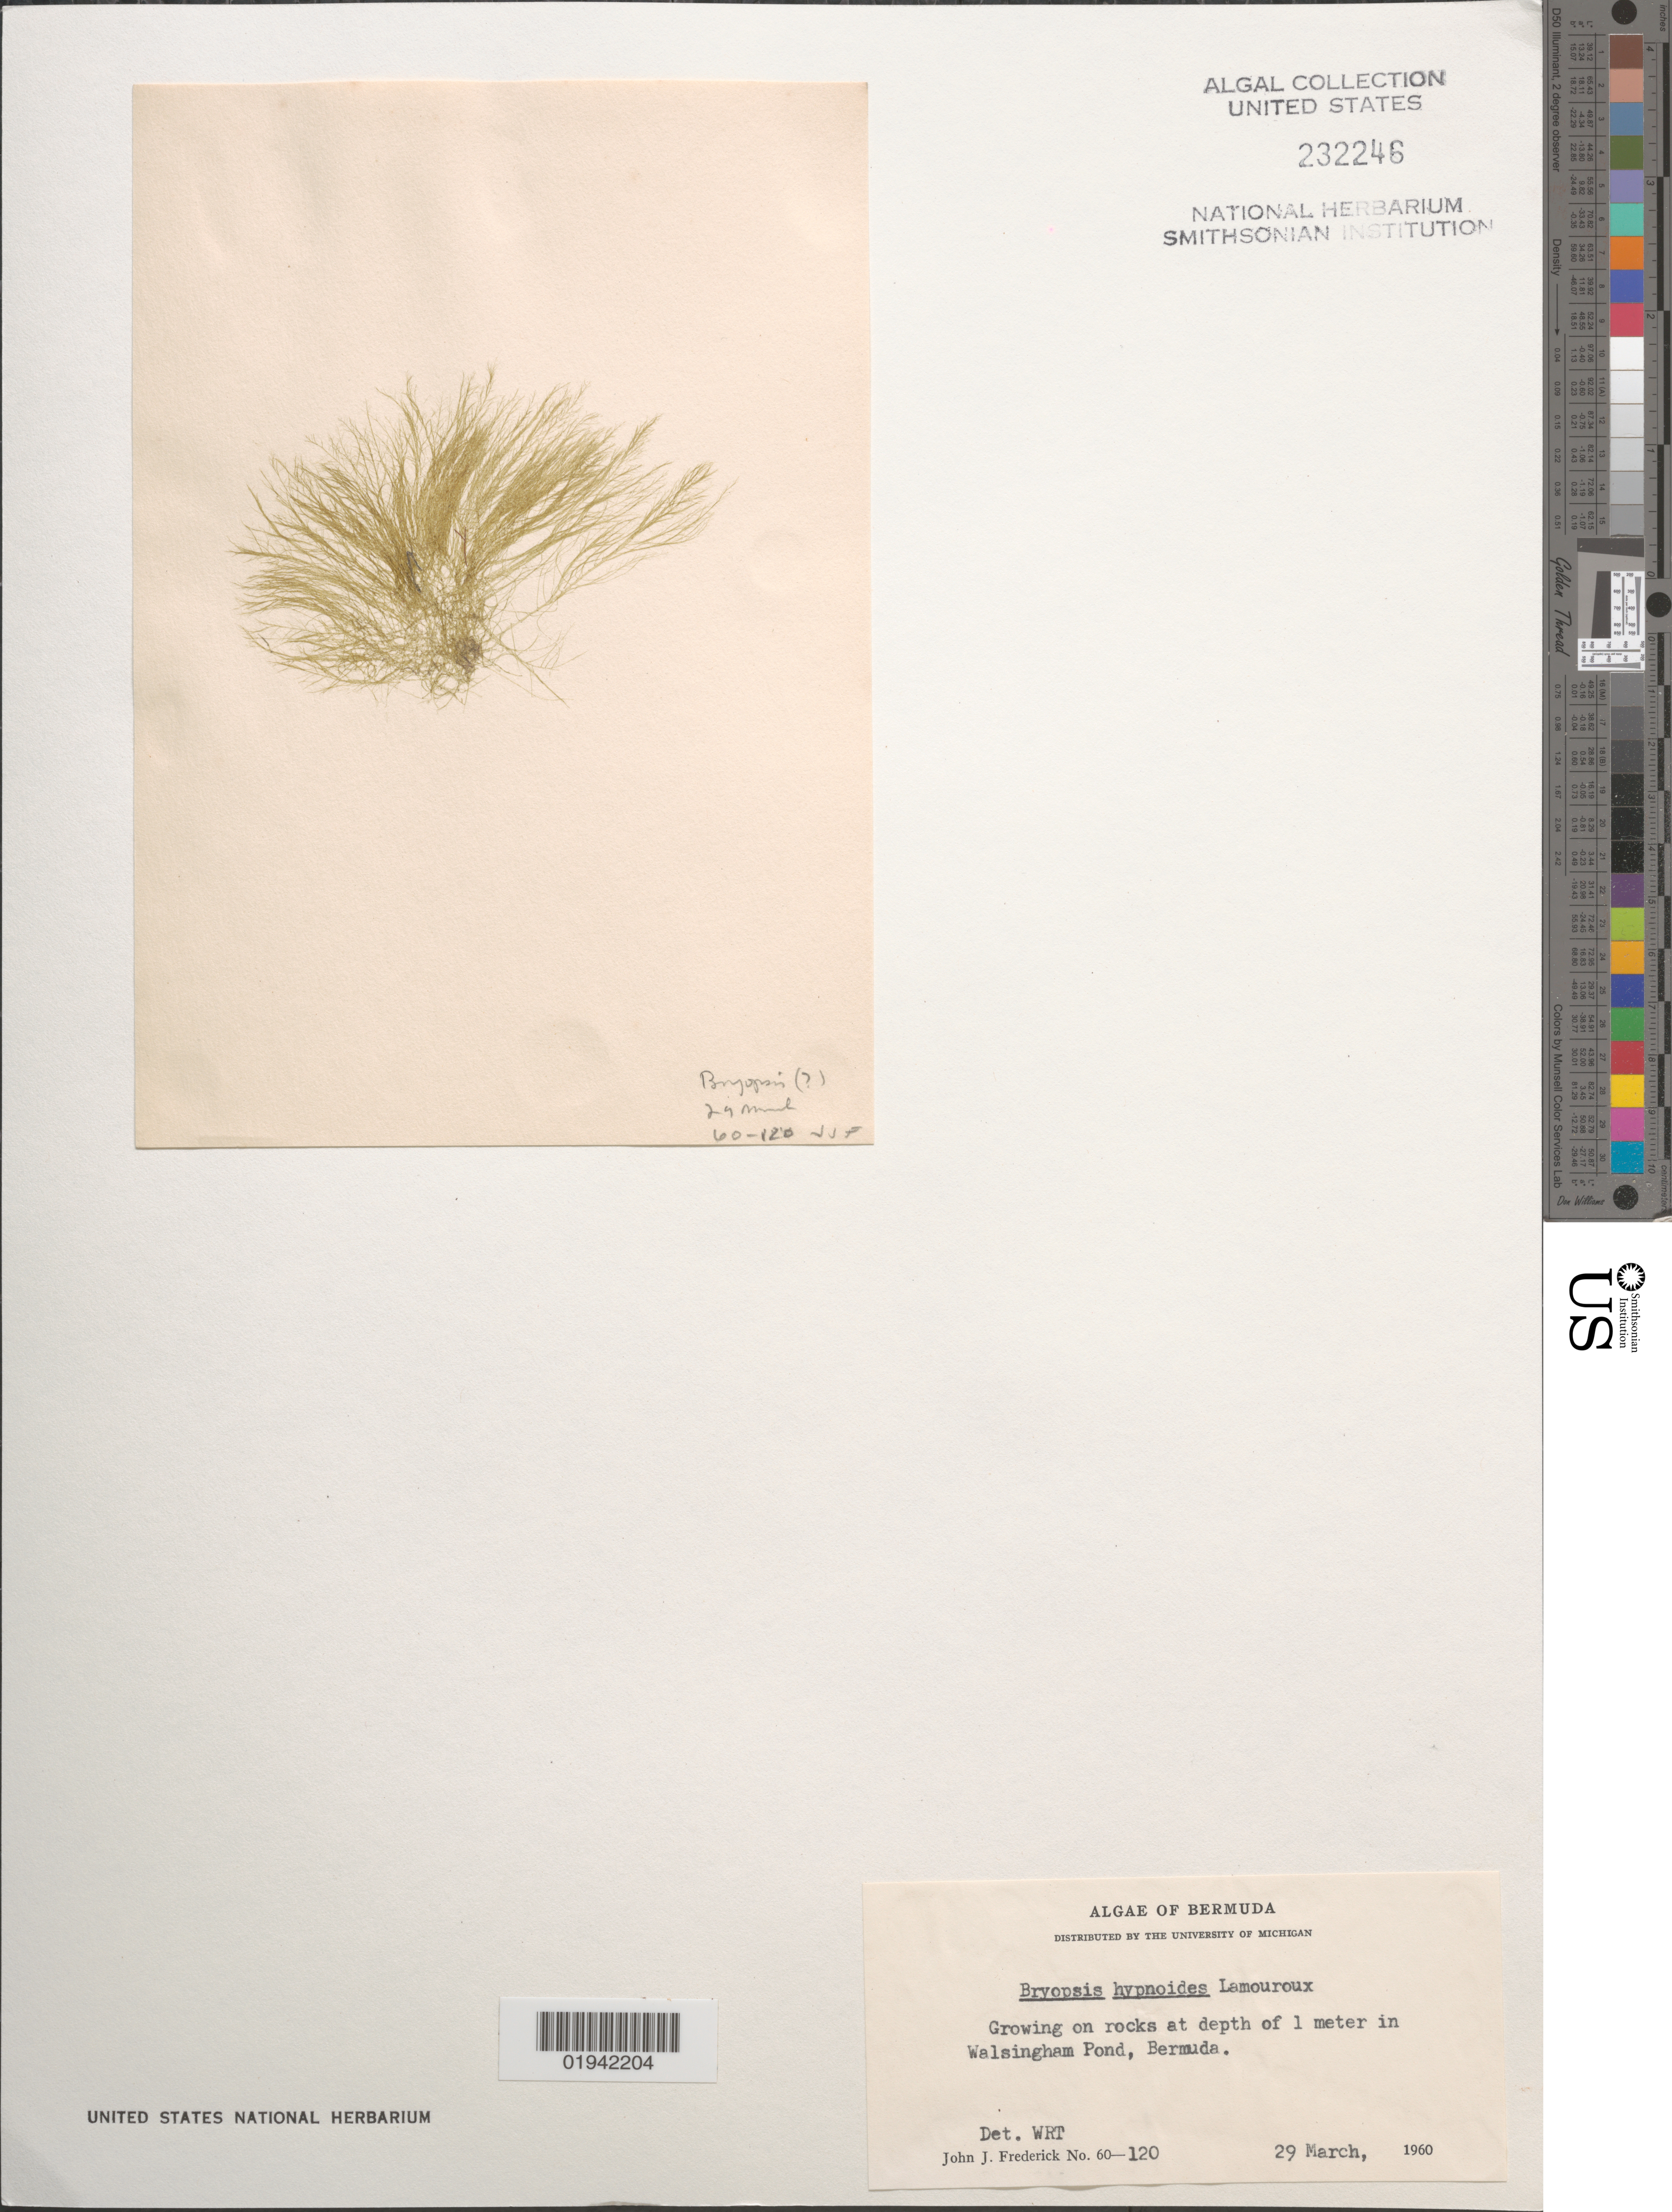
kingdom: Plantae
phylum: Chlorophyta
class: Ulvophyceae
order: Bryopsidales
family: Bryopsidaceae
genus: Bryopsis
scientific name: Bryopsis hypnoides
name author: J.V.Lamouroux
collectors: J. Frederick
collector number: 60-120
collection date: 1960-03-29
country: Bermuda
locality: Growing on rocks at depth of 1 meter in Walsingham Pond.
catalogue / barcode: US 232246